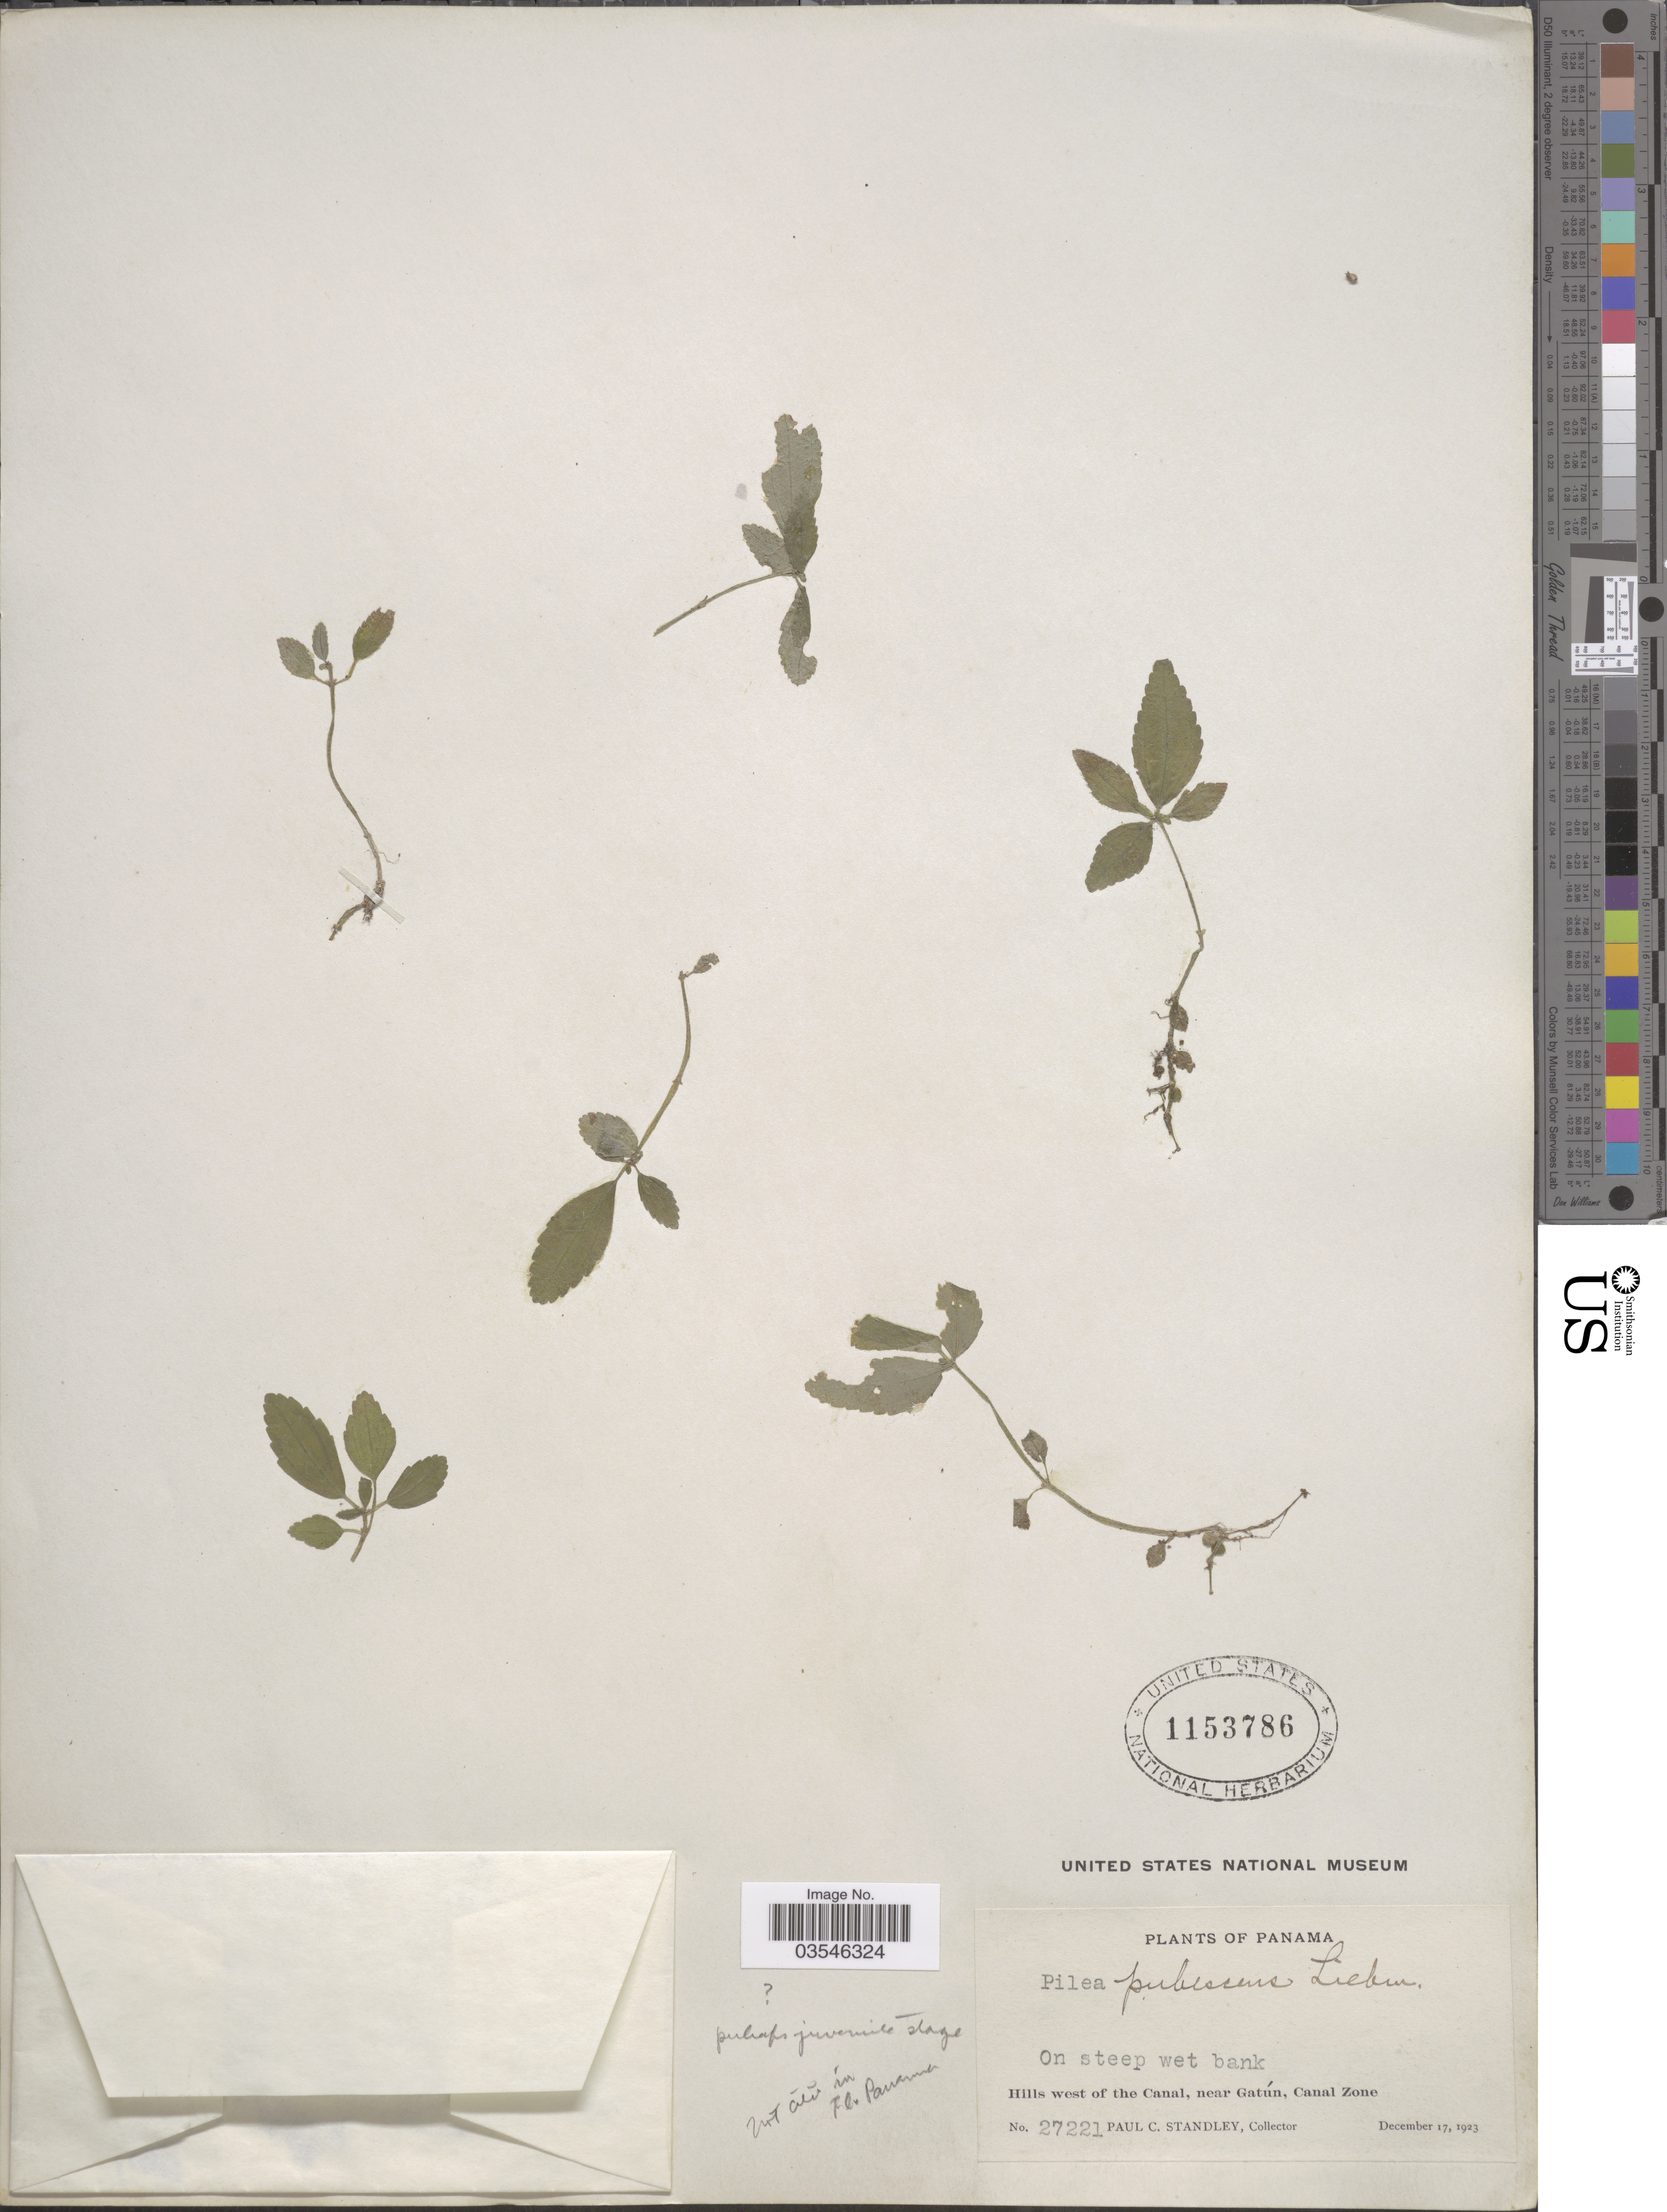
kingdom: Plantae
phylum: Tracheophyta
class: Magnoliopsida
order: Rosales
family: Urticaceae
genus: Pilea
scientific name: Pilea pubescens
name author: Liebm.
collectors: P. C. Standley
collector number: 27221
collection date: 1923-12-17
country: Panama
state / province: Colón / Panamá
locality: Hills west of the Canal, near Gatún, Canal Zone.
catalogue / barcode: US 1153786